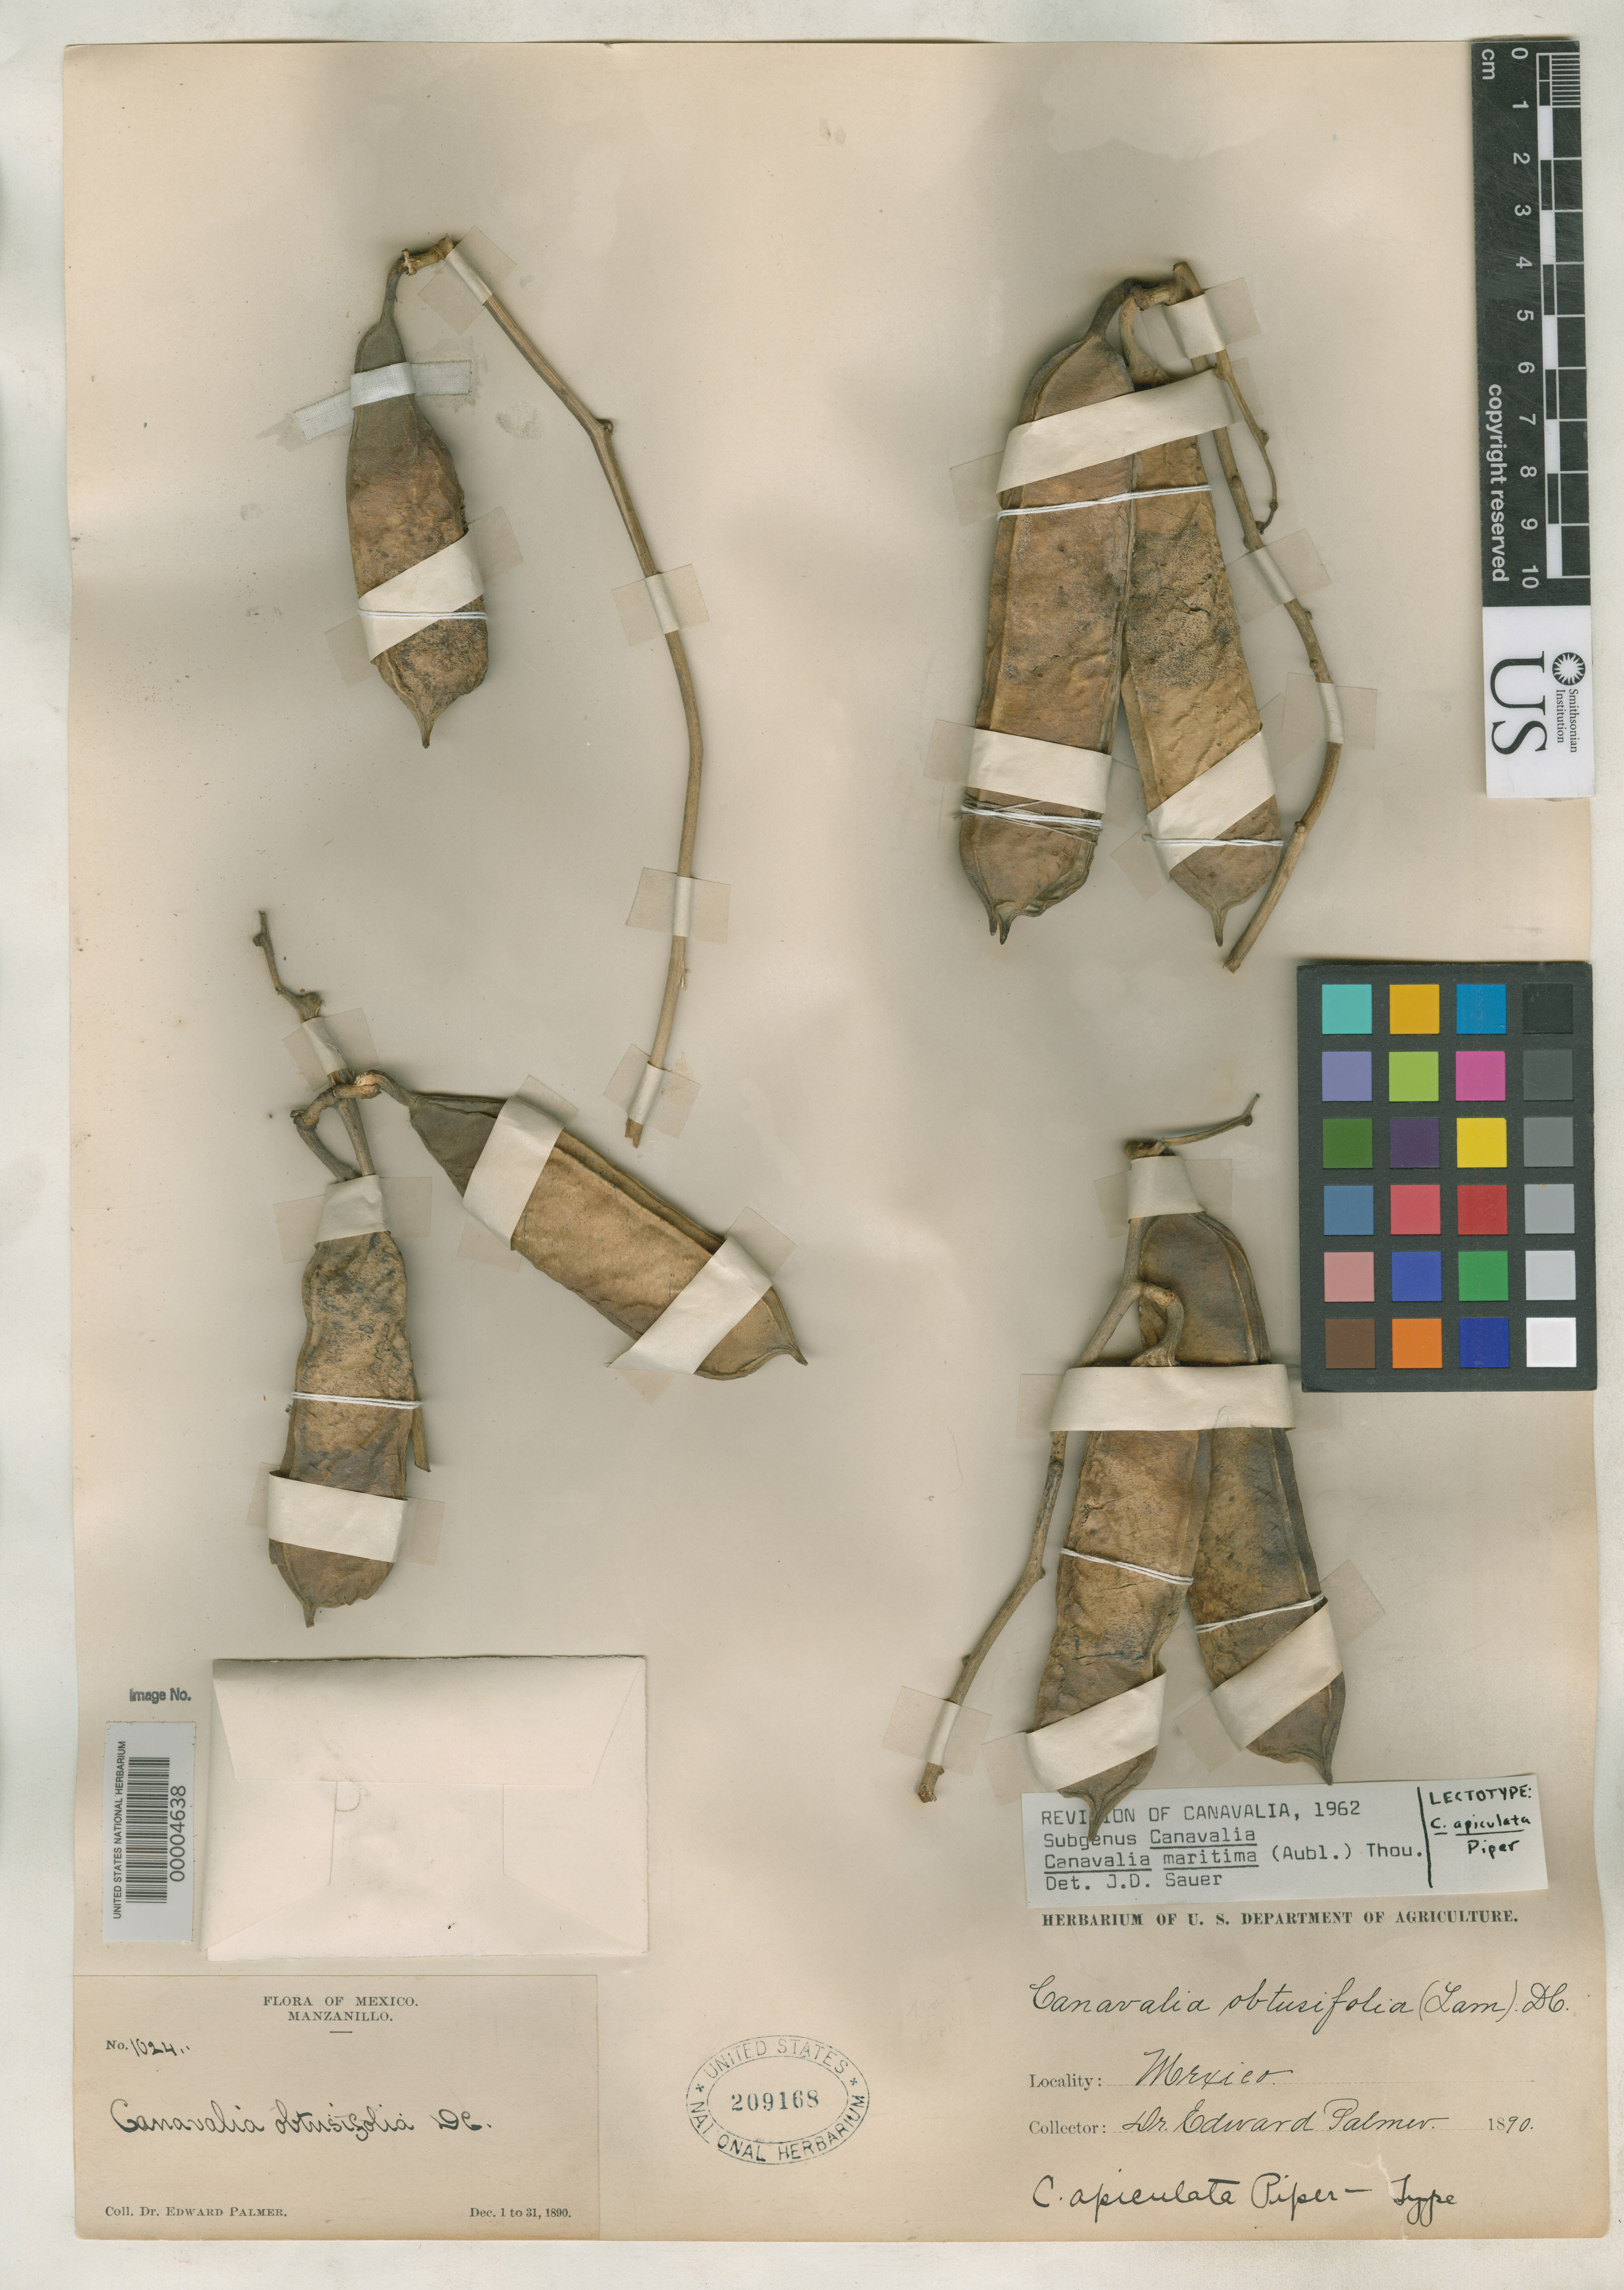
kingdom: Plantae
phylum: Tracheophyta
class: Magnoliopsida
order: Fabales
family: Fabaceae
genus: Canavalia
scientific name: Canavalia apiculata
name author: Piper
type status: Lectotype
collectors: E. Palmer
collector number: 1024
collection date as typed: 01 Dec 1890 to 31 Dec 1890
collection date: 1890-12-01/1890-12-31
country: Mexico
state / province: Colima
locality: Manzanillo.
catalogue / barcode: US 209168